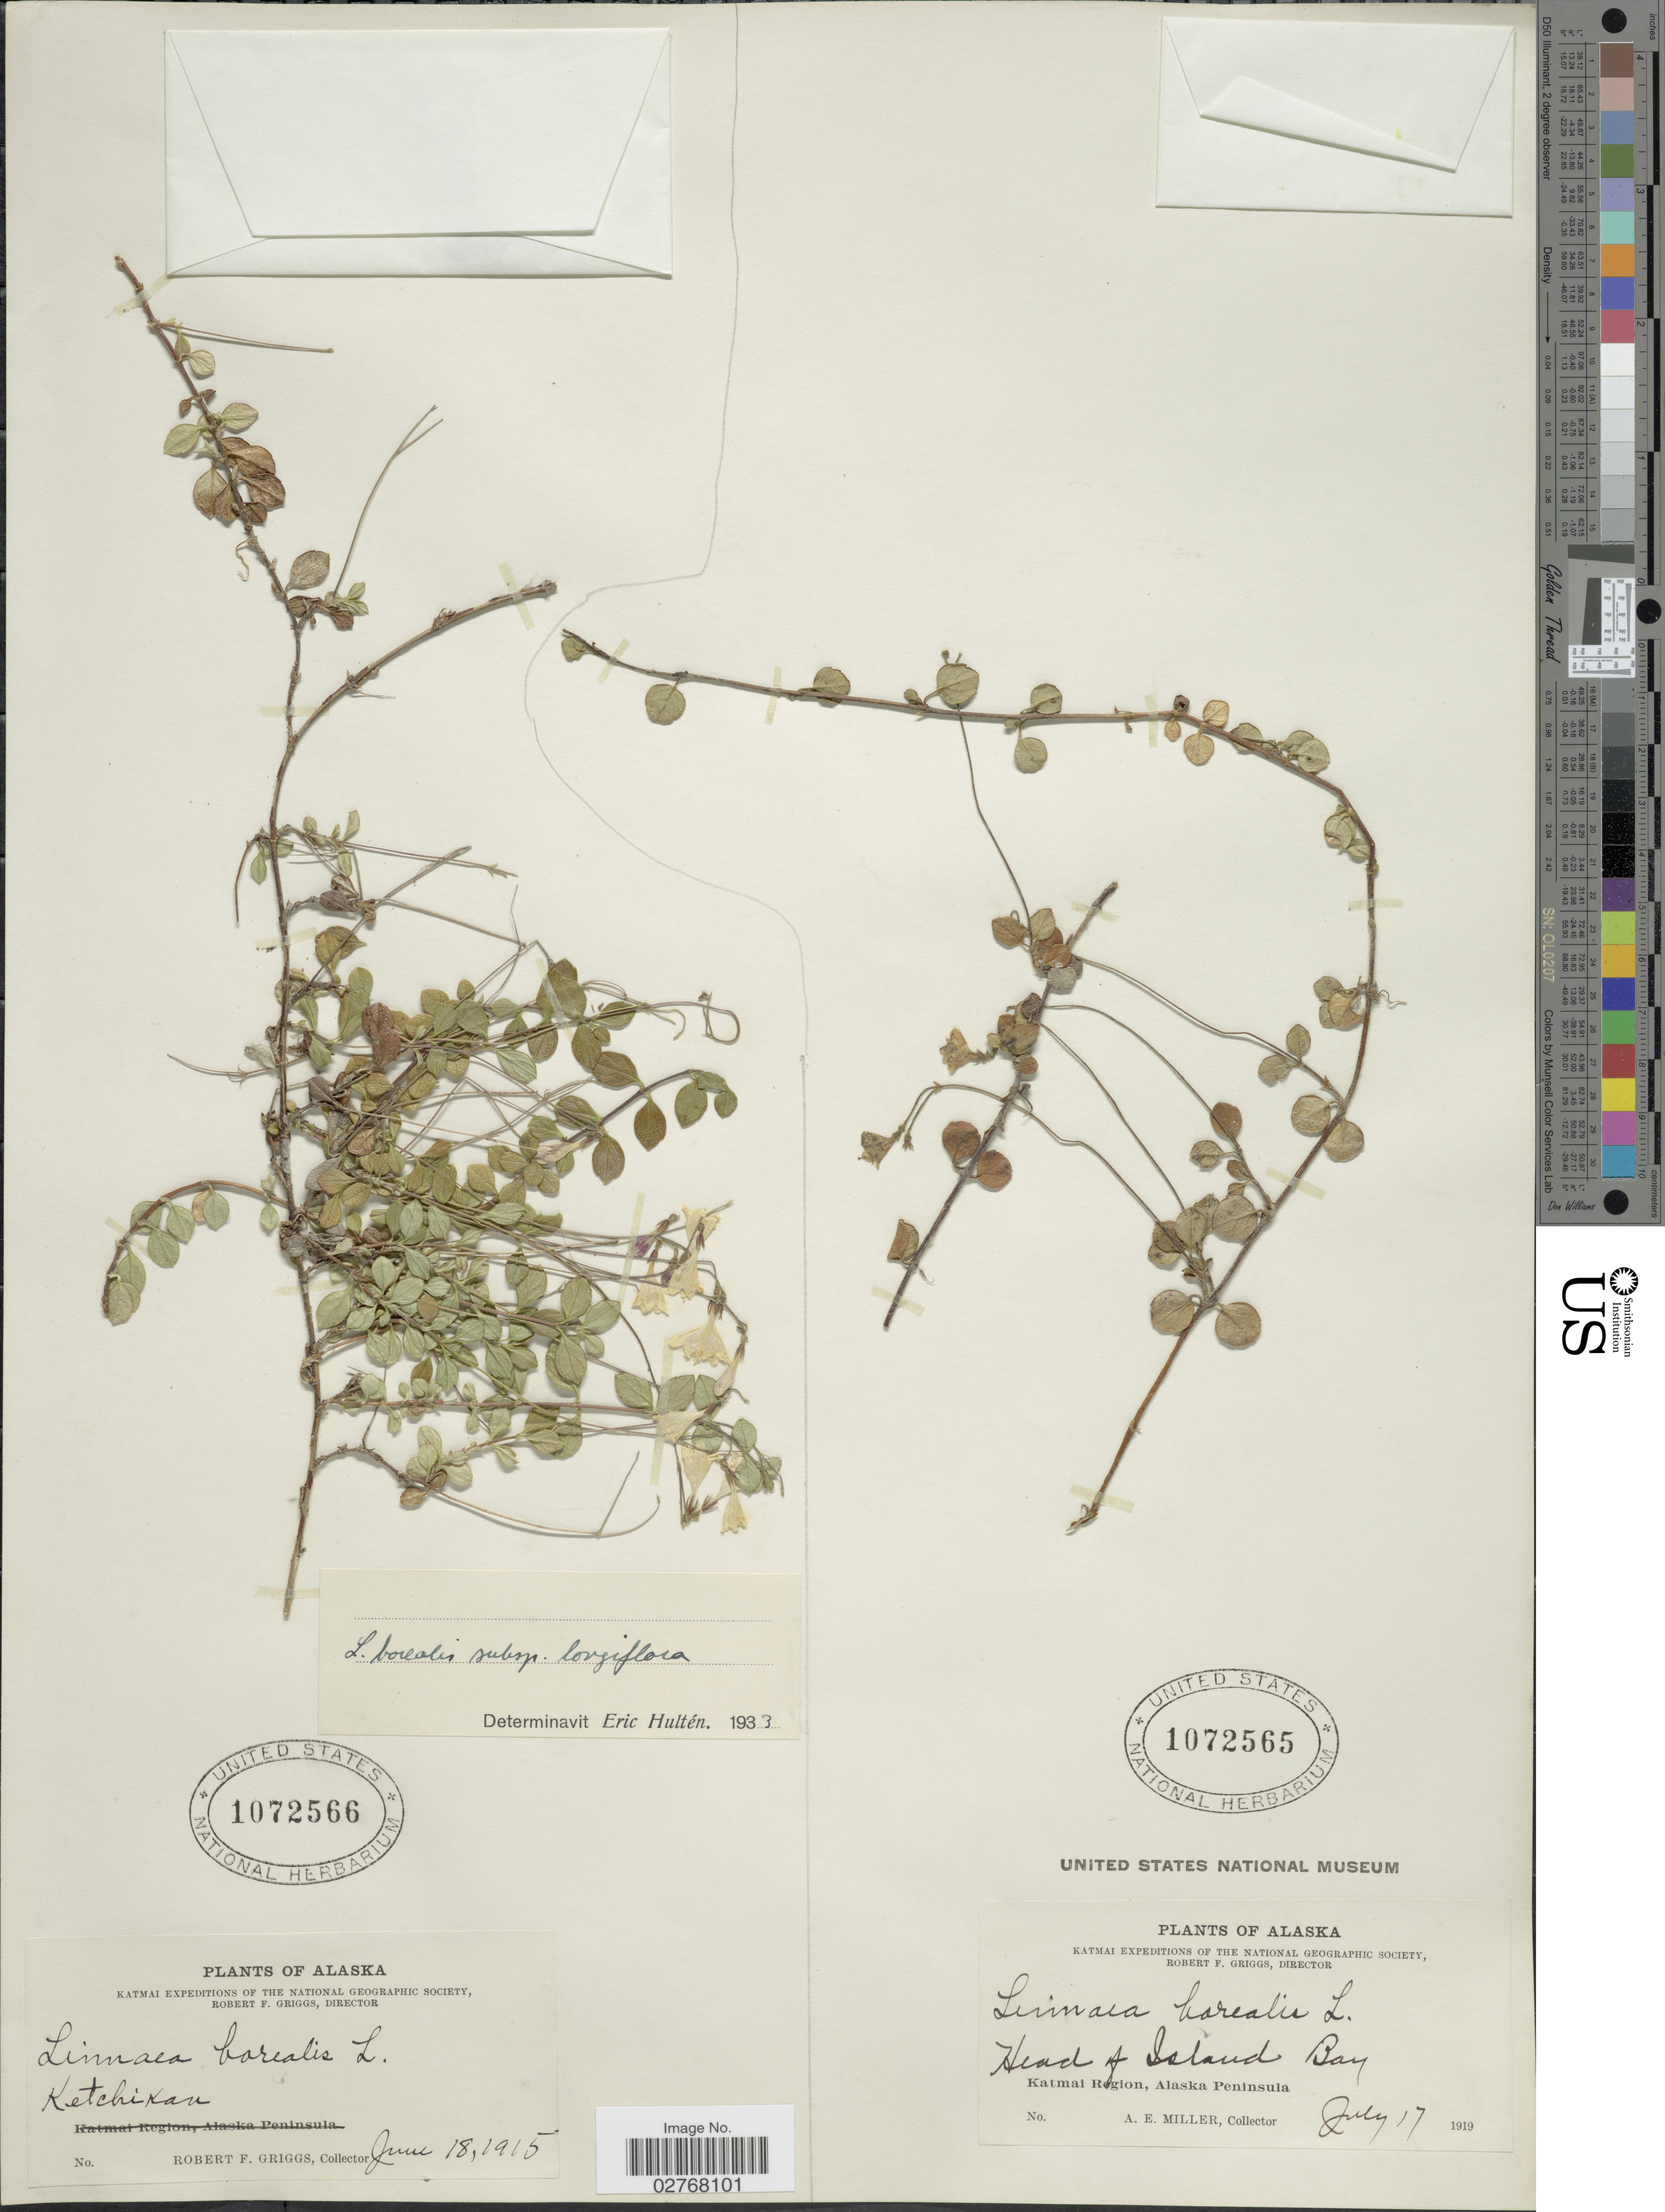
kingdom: Plantae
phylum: Tracheophyta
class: Magnoliopsida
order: Dipsacales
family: Caprifoliaceae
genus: Linnaea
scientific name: Linnaea borealis subsp. longiflora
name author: (Torr.) Piper & Beattie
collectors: A. E. Miller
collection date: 1919-07-17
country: United States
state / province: Alaska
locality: Head of Island Bay, Katmai Region, Alaska Peninsula.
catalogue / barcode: US 1072565-2